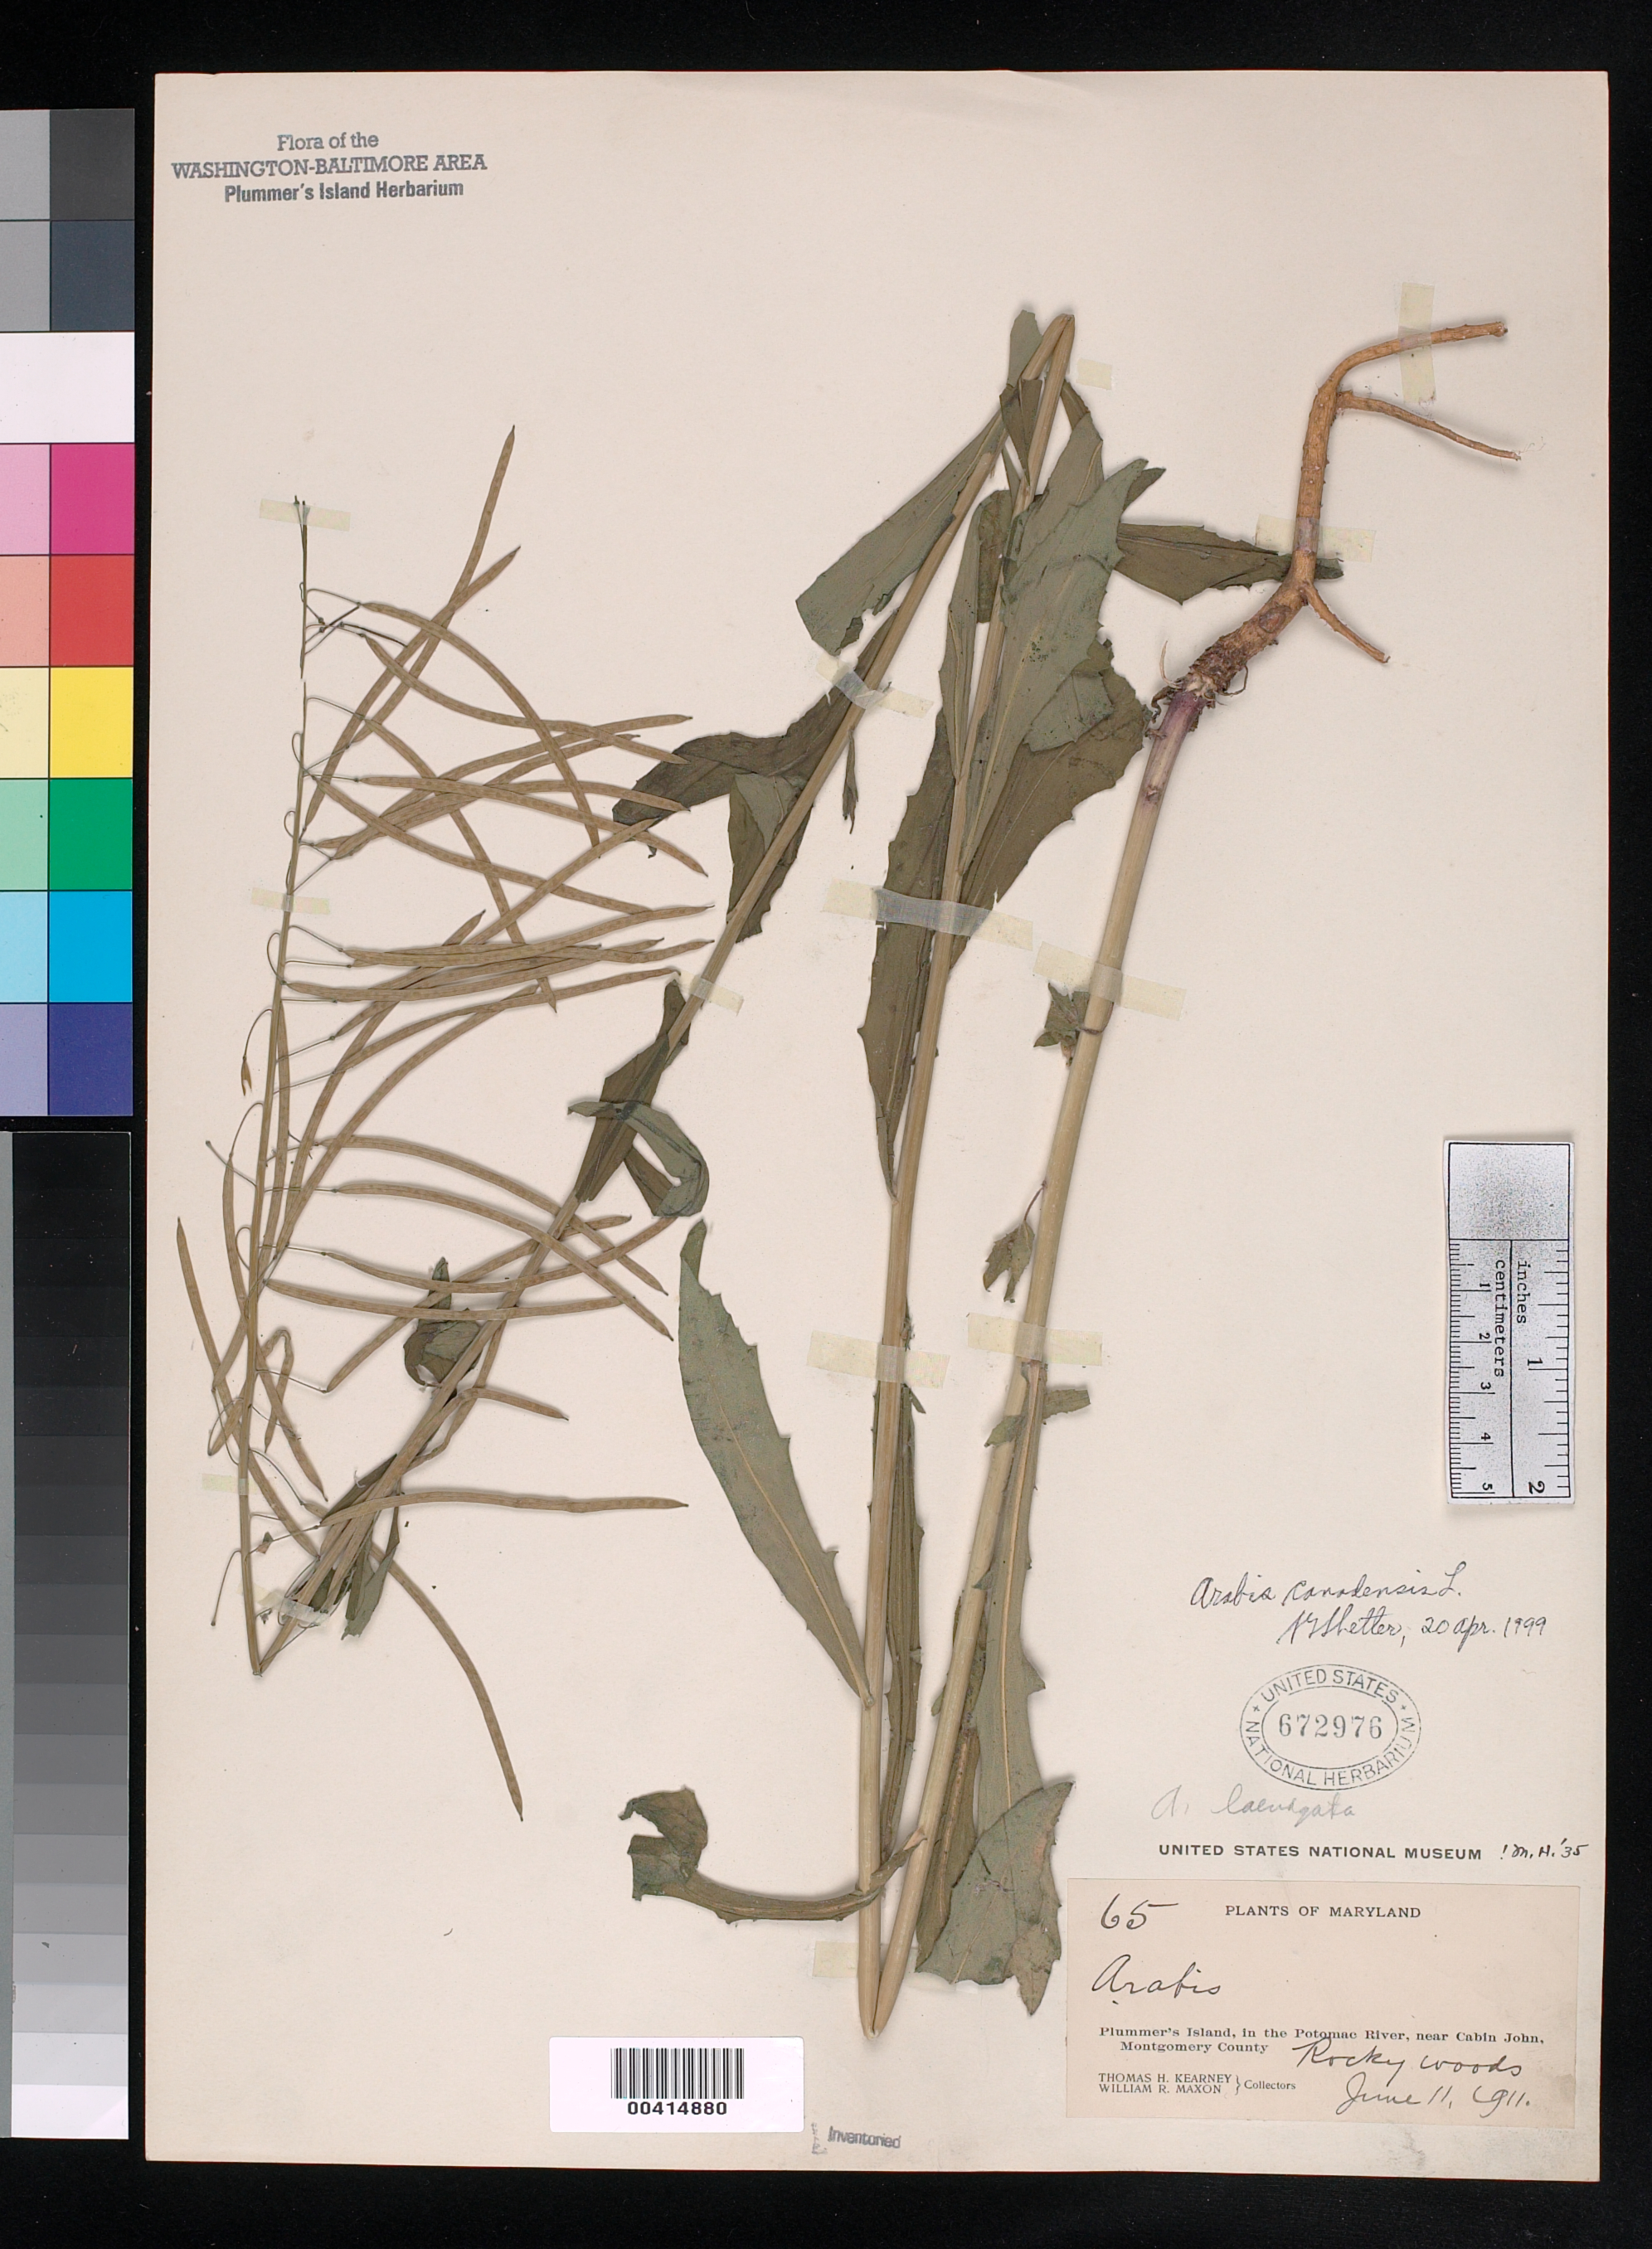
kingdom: Plantae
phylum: Tracheophyta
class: Magnoliopsida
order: Brassicales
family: Brassicaceae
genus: Boechera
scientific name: Boechera canadensis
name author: (L.) Al-Shehbaz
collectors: T. H. Kearney & W. R. Maxon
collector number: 65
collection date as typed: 11 Jun 1911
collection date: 1911-06-11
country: United States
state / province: Maryland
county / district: Montgomery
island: Plummers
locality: Plummer's Island C. & O. Canal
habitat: Rocky woods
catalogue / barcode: US 672976